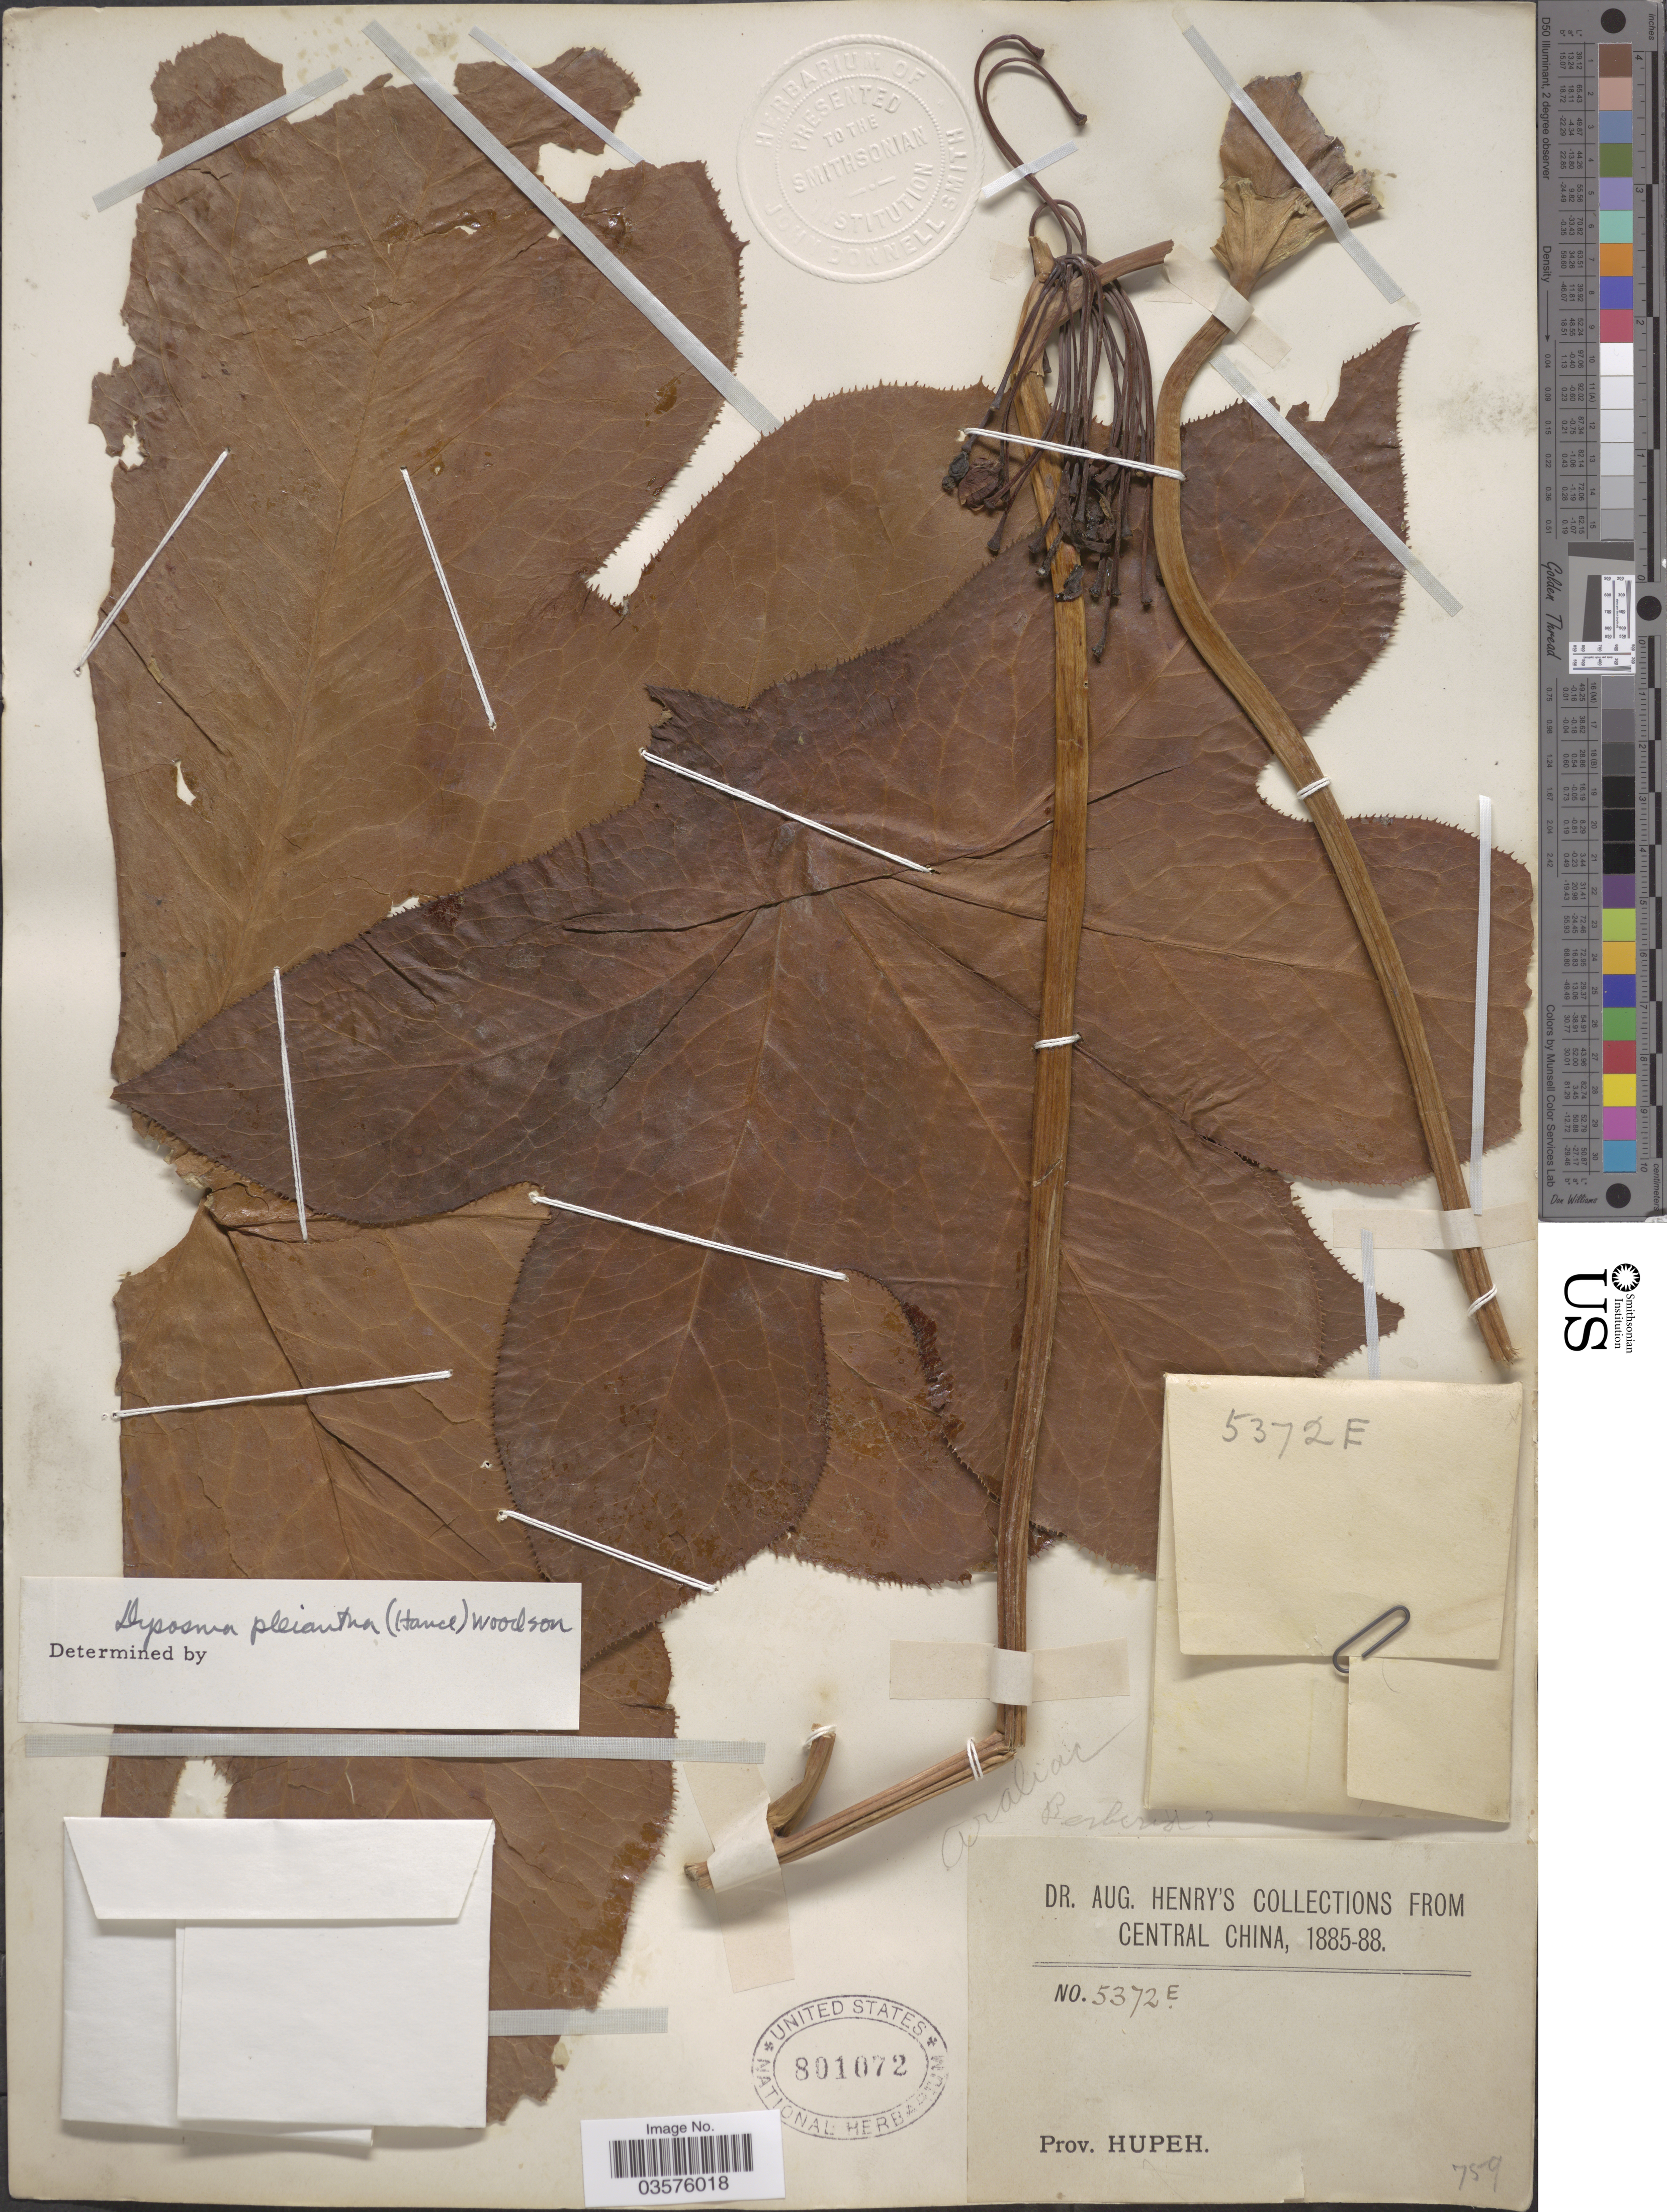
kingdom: Plantae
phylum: Tracheophyta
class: Magnoliopsida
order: Ranunculales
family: Berberidaceae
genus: Dysosma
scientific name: Dysosma pleiantha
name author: (Hance) Woodson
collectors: A. Henry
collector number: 5372 E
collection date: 1885/1888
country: China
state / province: Hubei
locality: Central China. Prov. Hupeh.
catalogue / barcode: US 801072